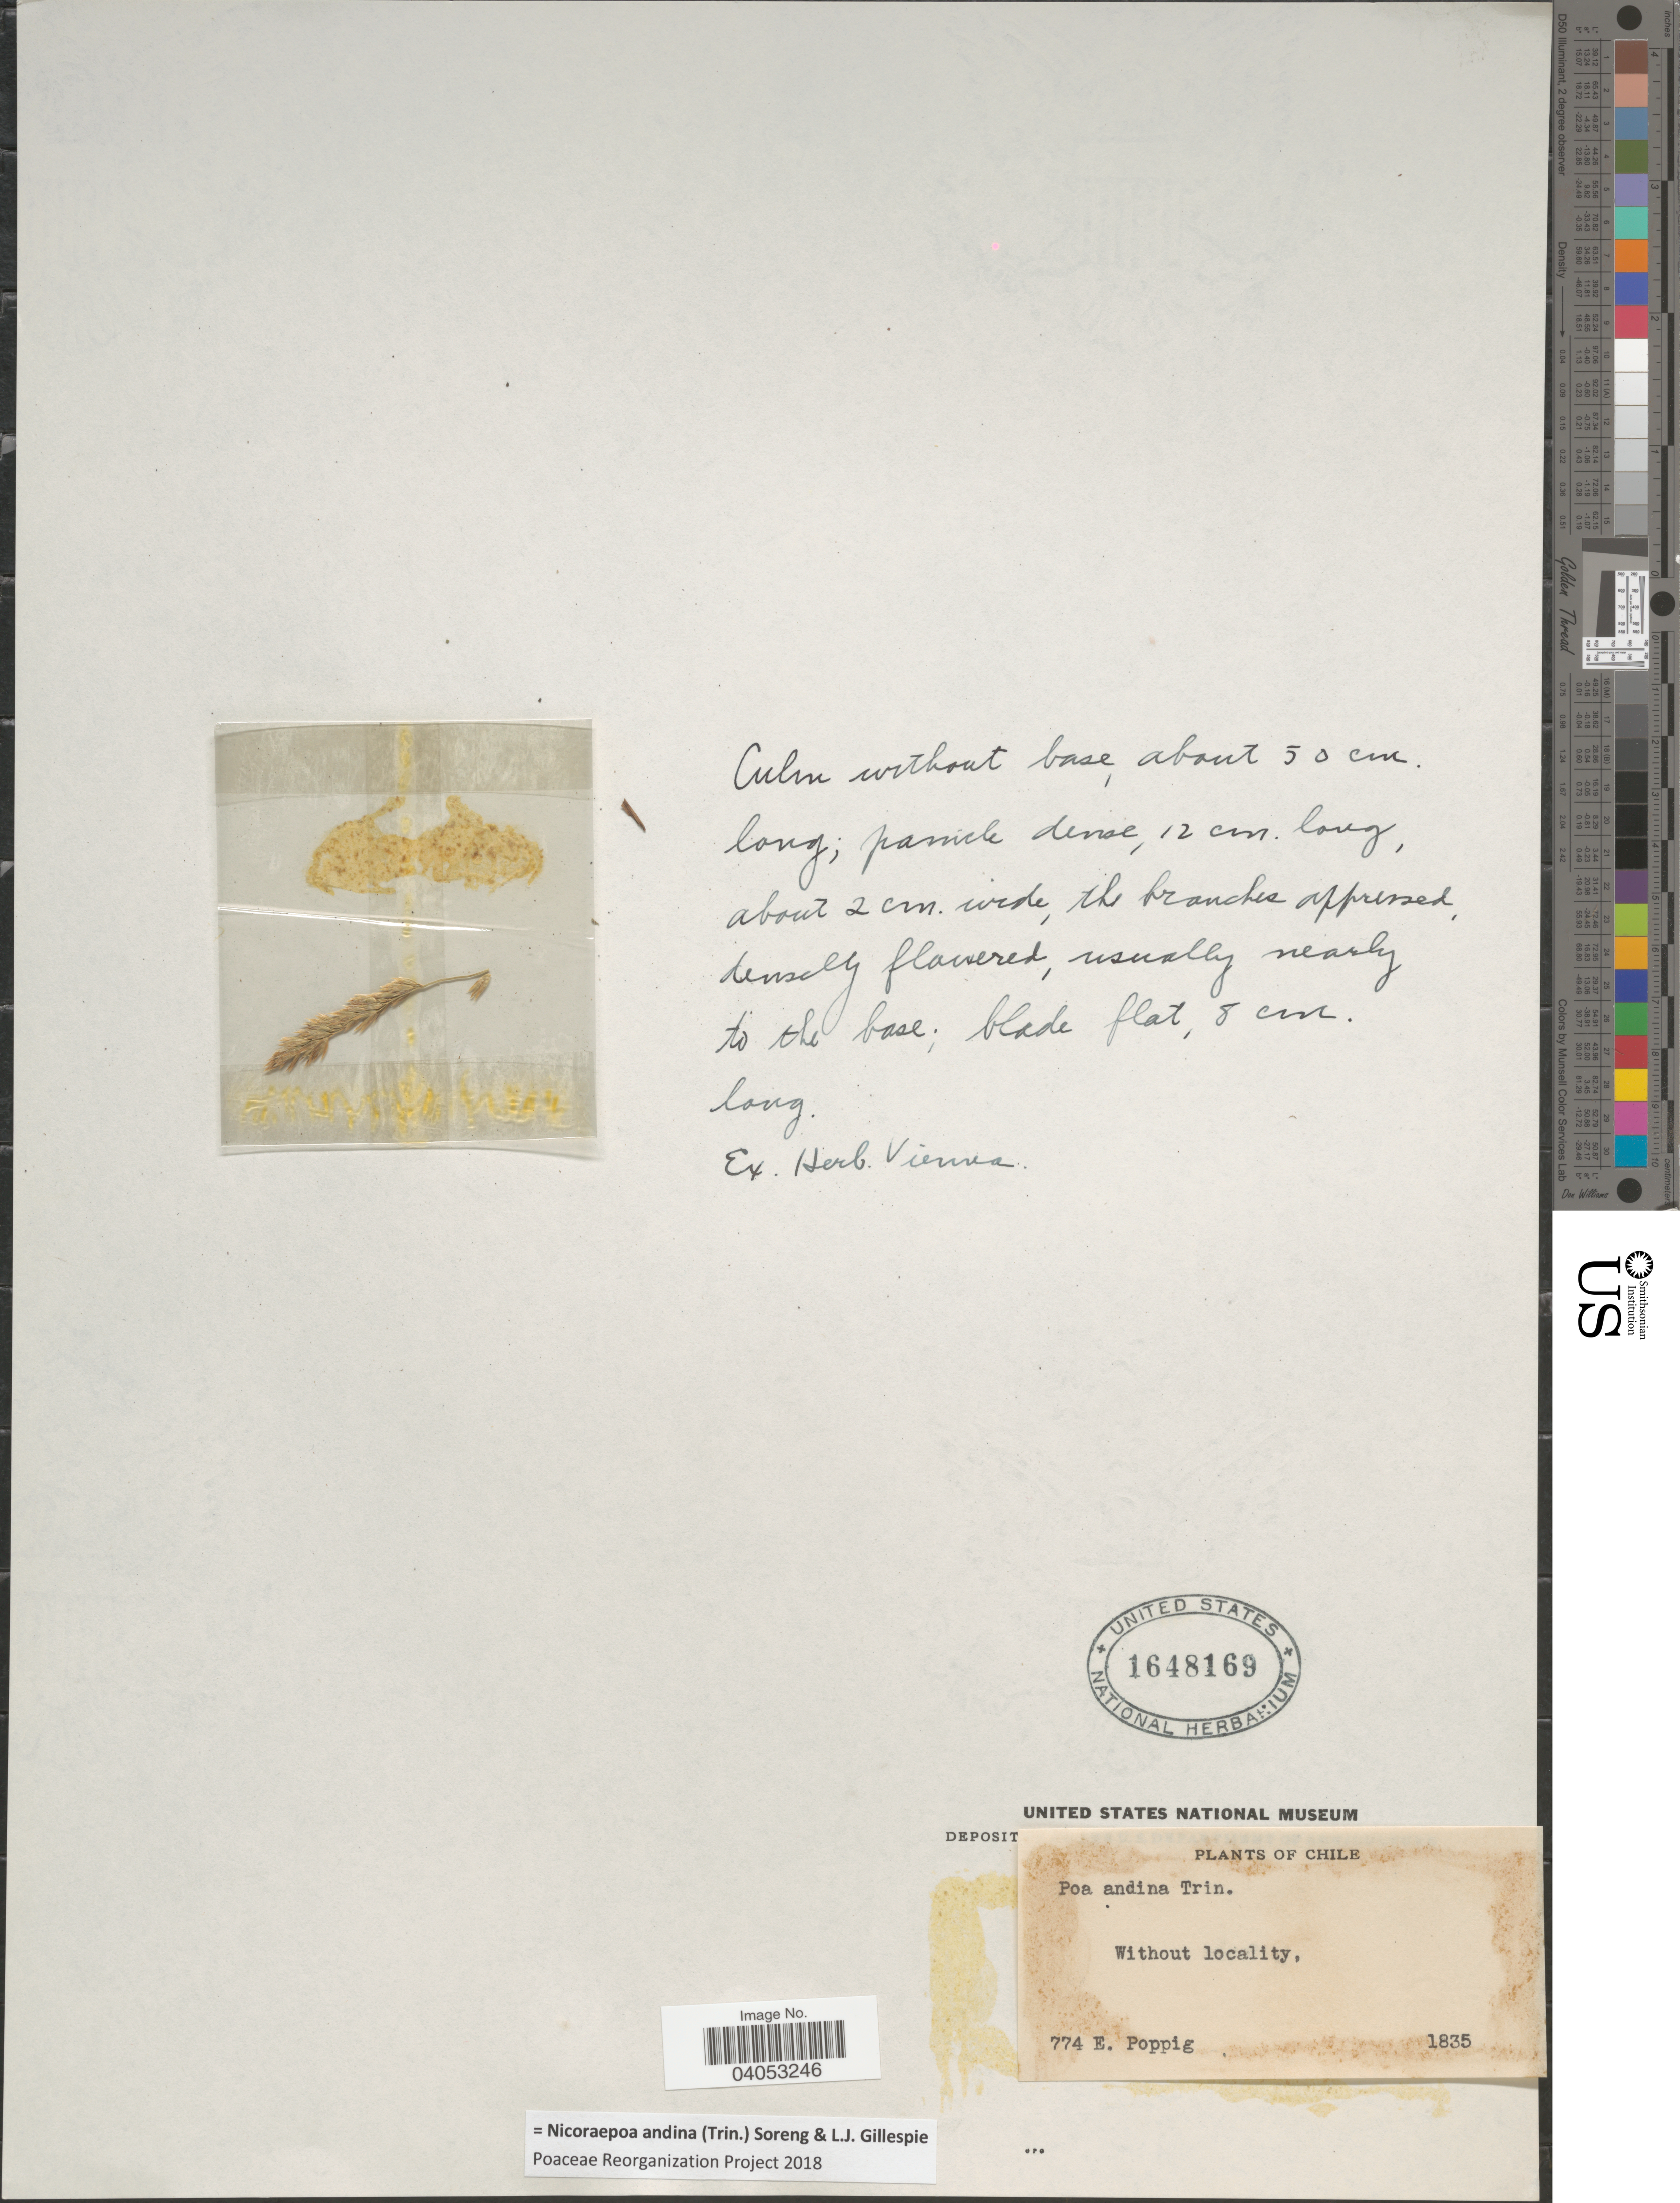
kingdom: Plantae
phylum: Tracheophyta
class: Liliopsida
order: Poales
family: Poaceae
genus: Nicoraepoa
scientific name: Nicoraepoa andina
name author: (Trin.) Soreng & L.J. Gillespie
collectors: E. Poppig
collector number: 774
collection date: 1835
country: Chile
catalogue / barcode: US 1648169